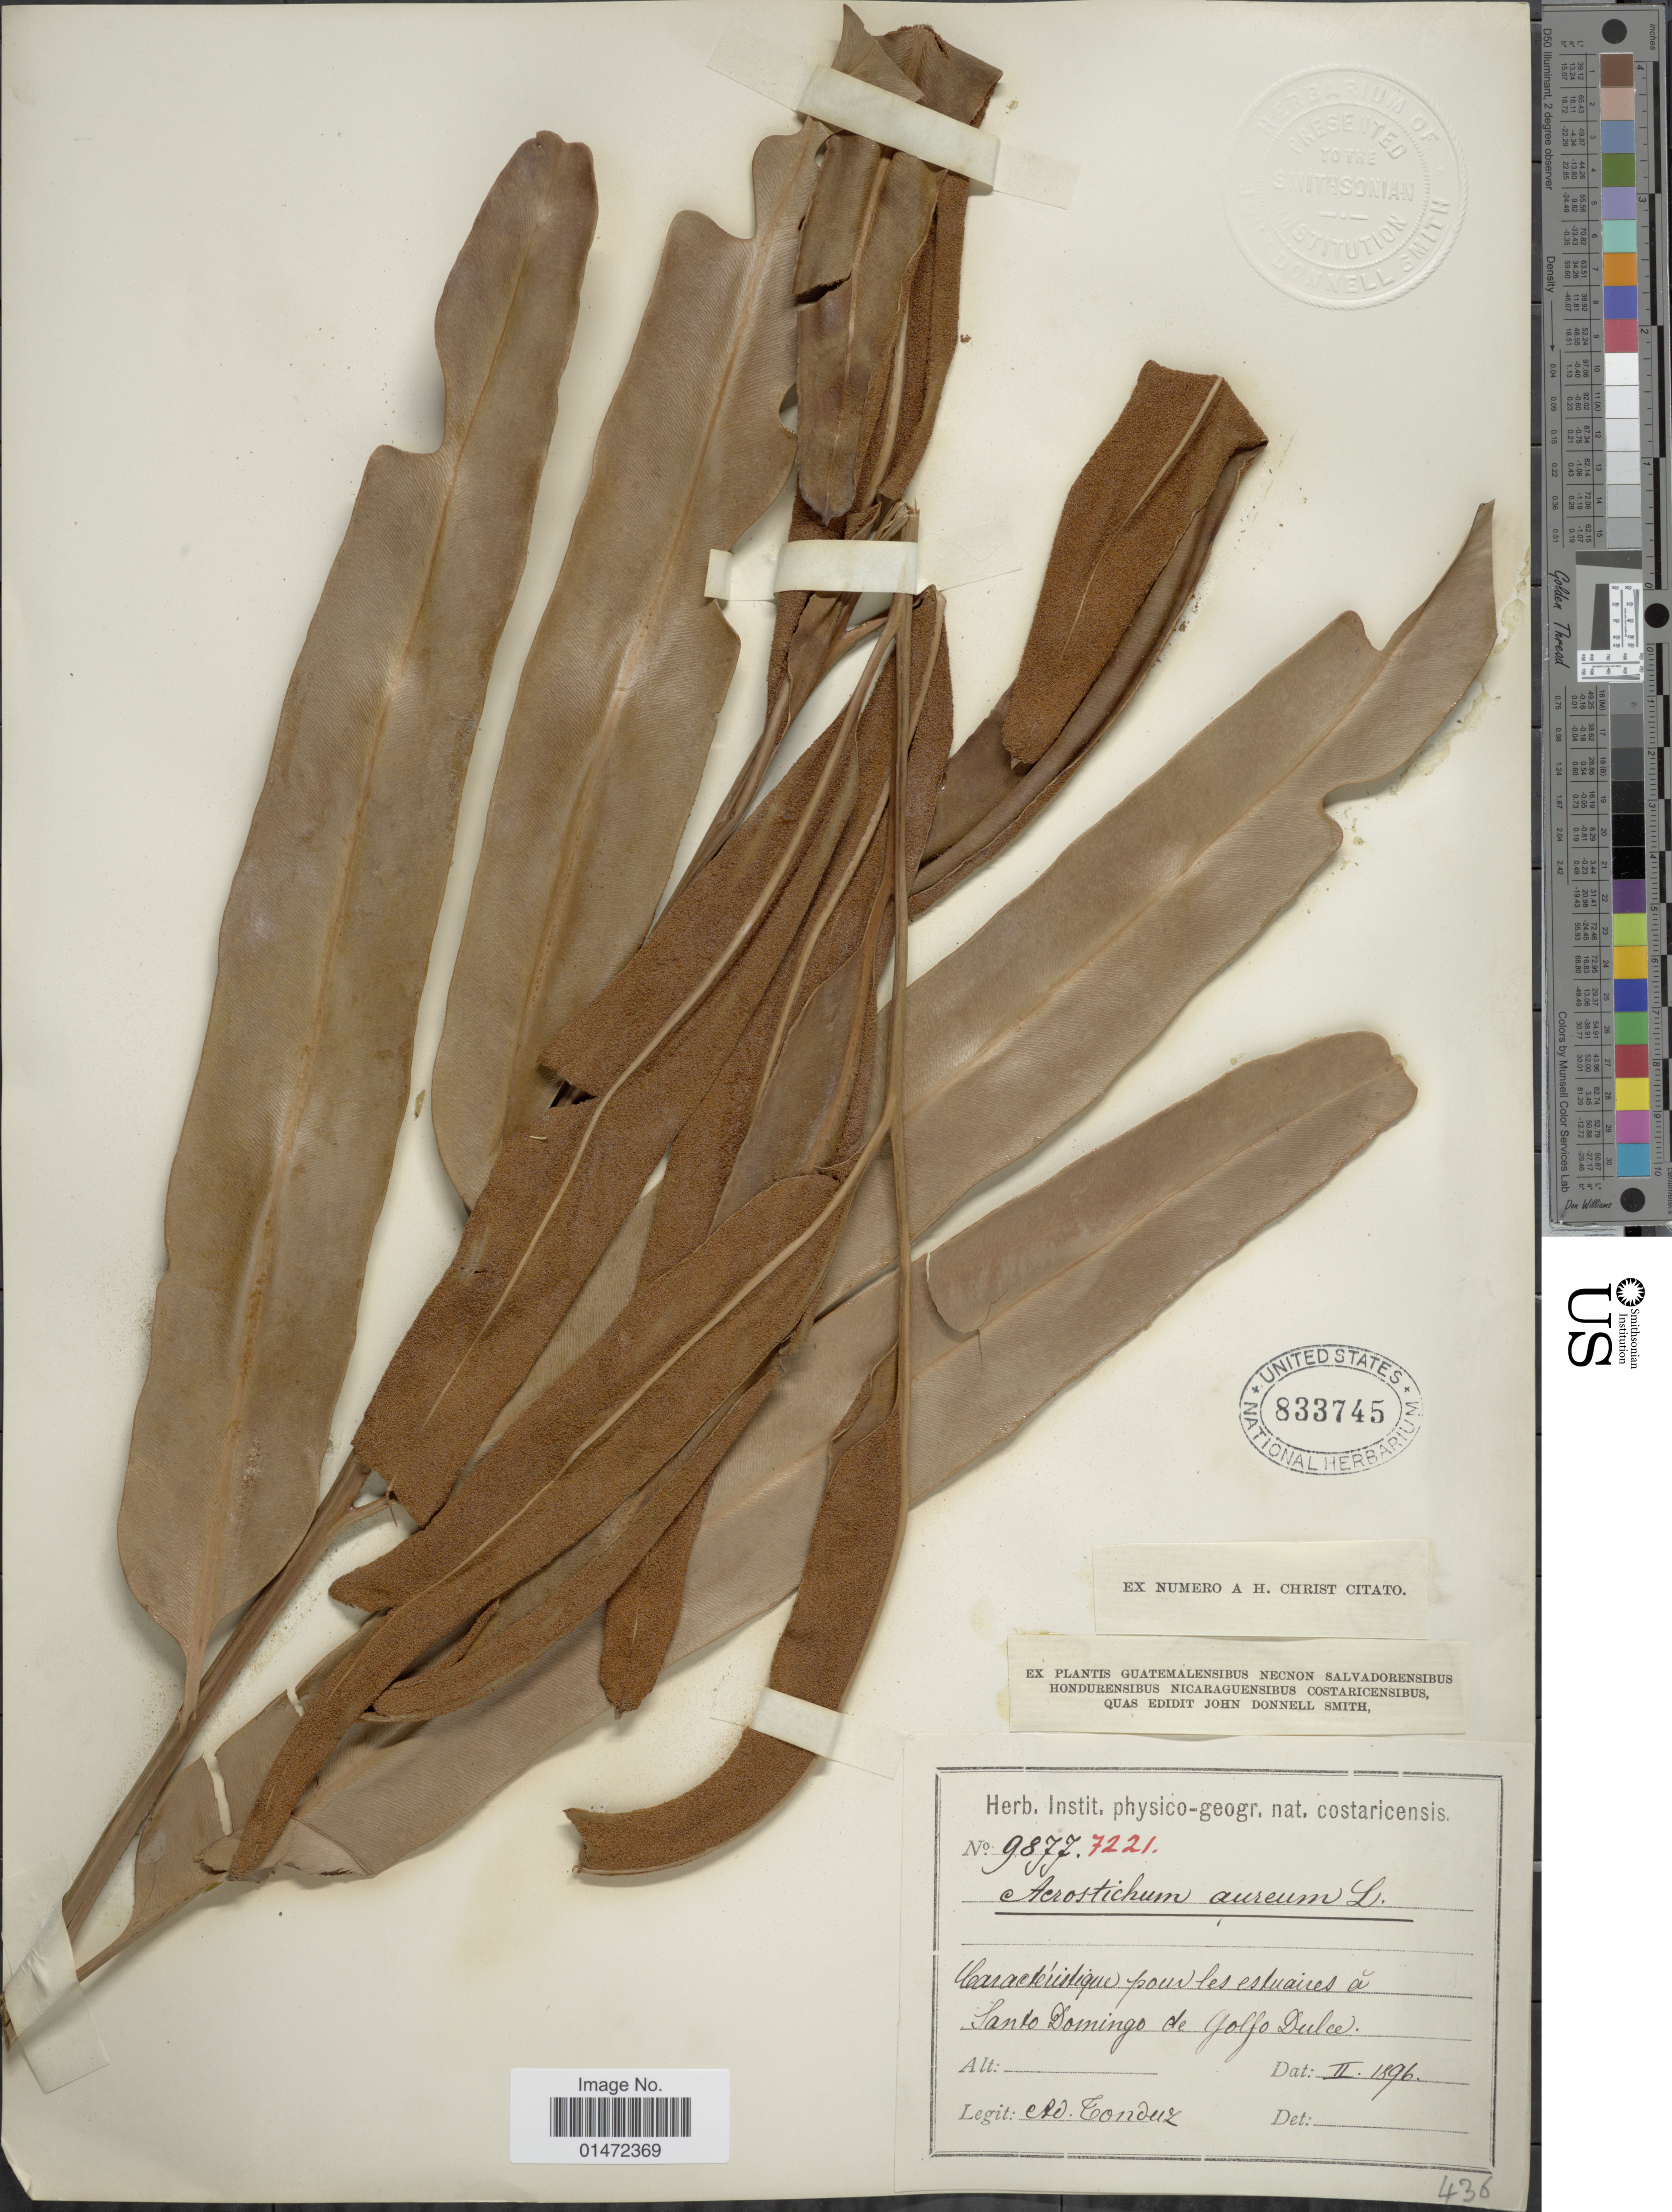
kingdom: Plantae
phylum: Tracheophyta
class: Polypodiopsida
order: Polypodiales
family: Pteridaceae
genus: Acrostichum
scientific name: Acrostichum aureum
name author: L.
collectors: A. Tonduz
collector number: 9877/7221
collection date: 1896-02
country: Costa Rica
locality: Santo Domingo de Golfo Dulce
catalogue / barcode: US 833745